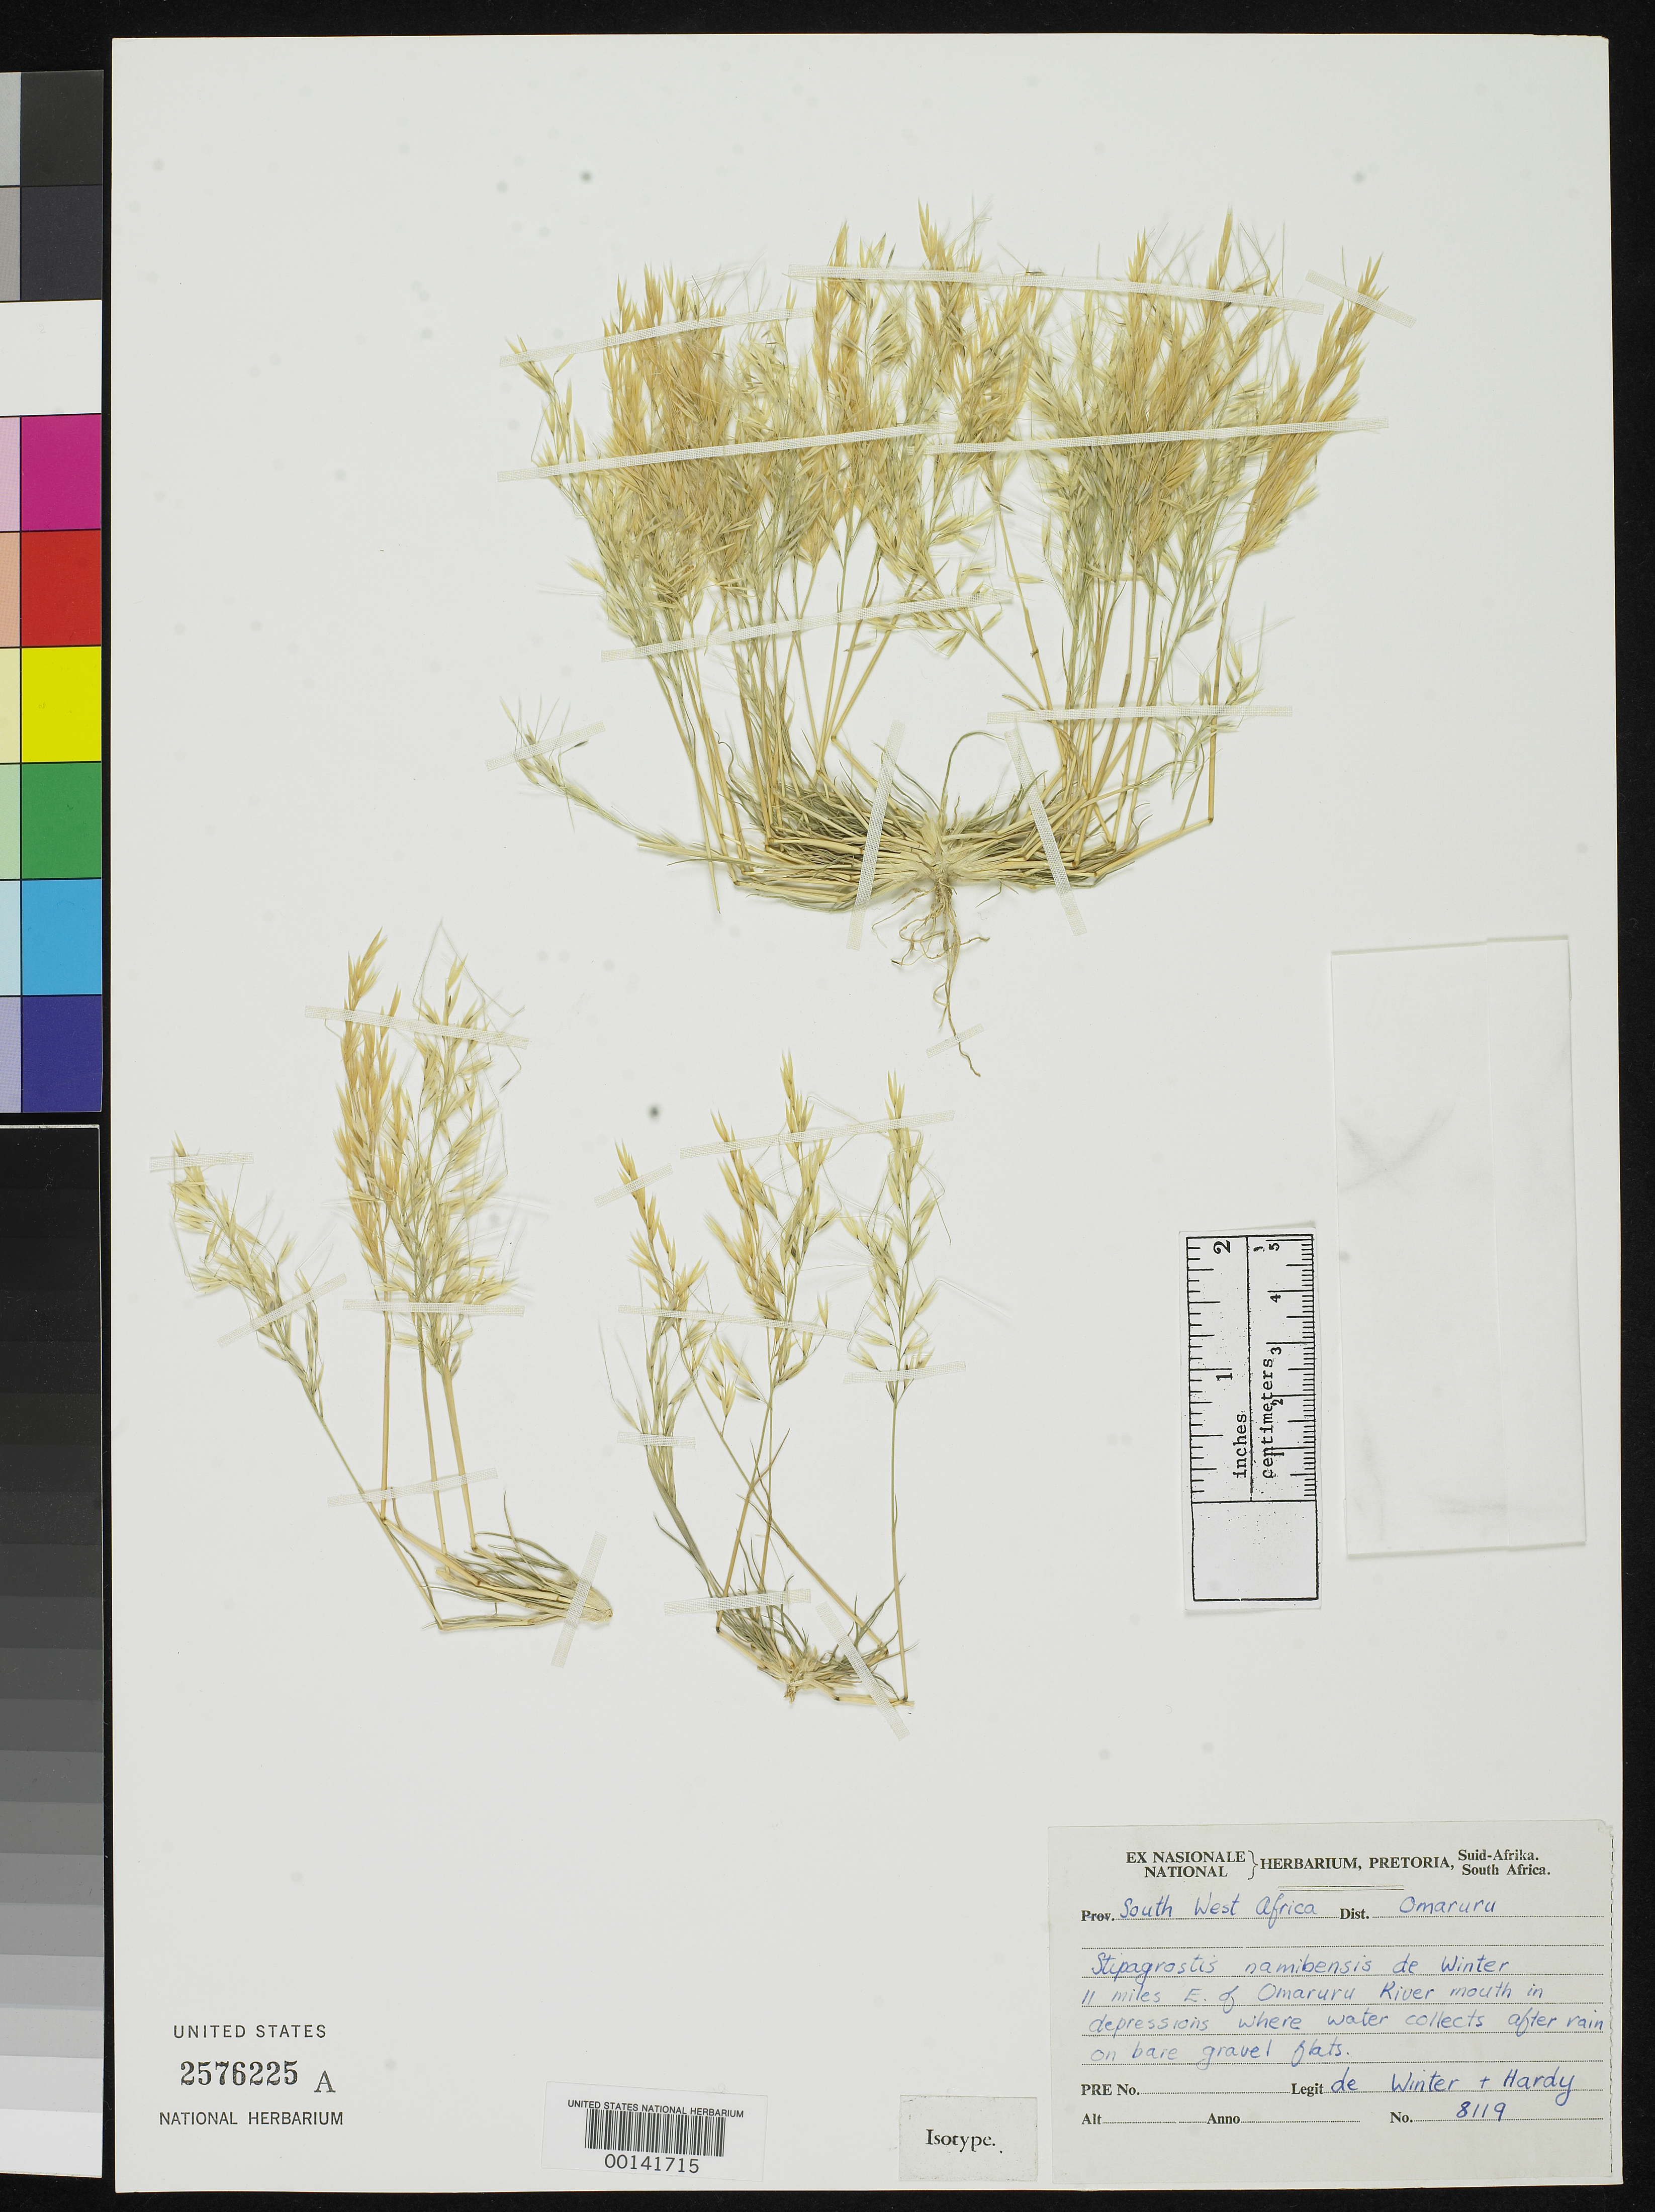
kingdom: Plantae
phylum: Tracheophyta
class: Liliopsida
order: Poales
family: Poaceae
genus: Stipagrostis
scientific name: Stipagrostis namibensis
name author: De Winter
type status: Isotype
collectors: B. de Winter & D. Hardy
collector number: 8119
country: South Africa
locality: Omaruru.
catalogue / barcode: US 2576225A